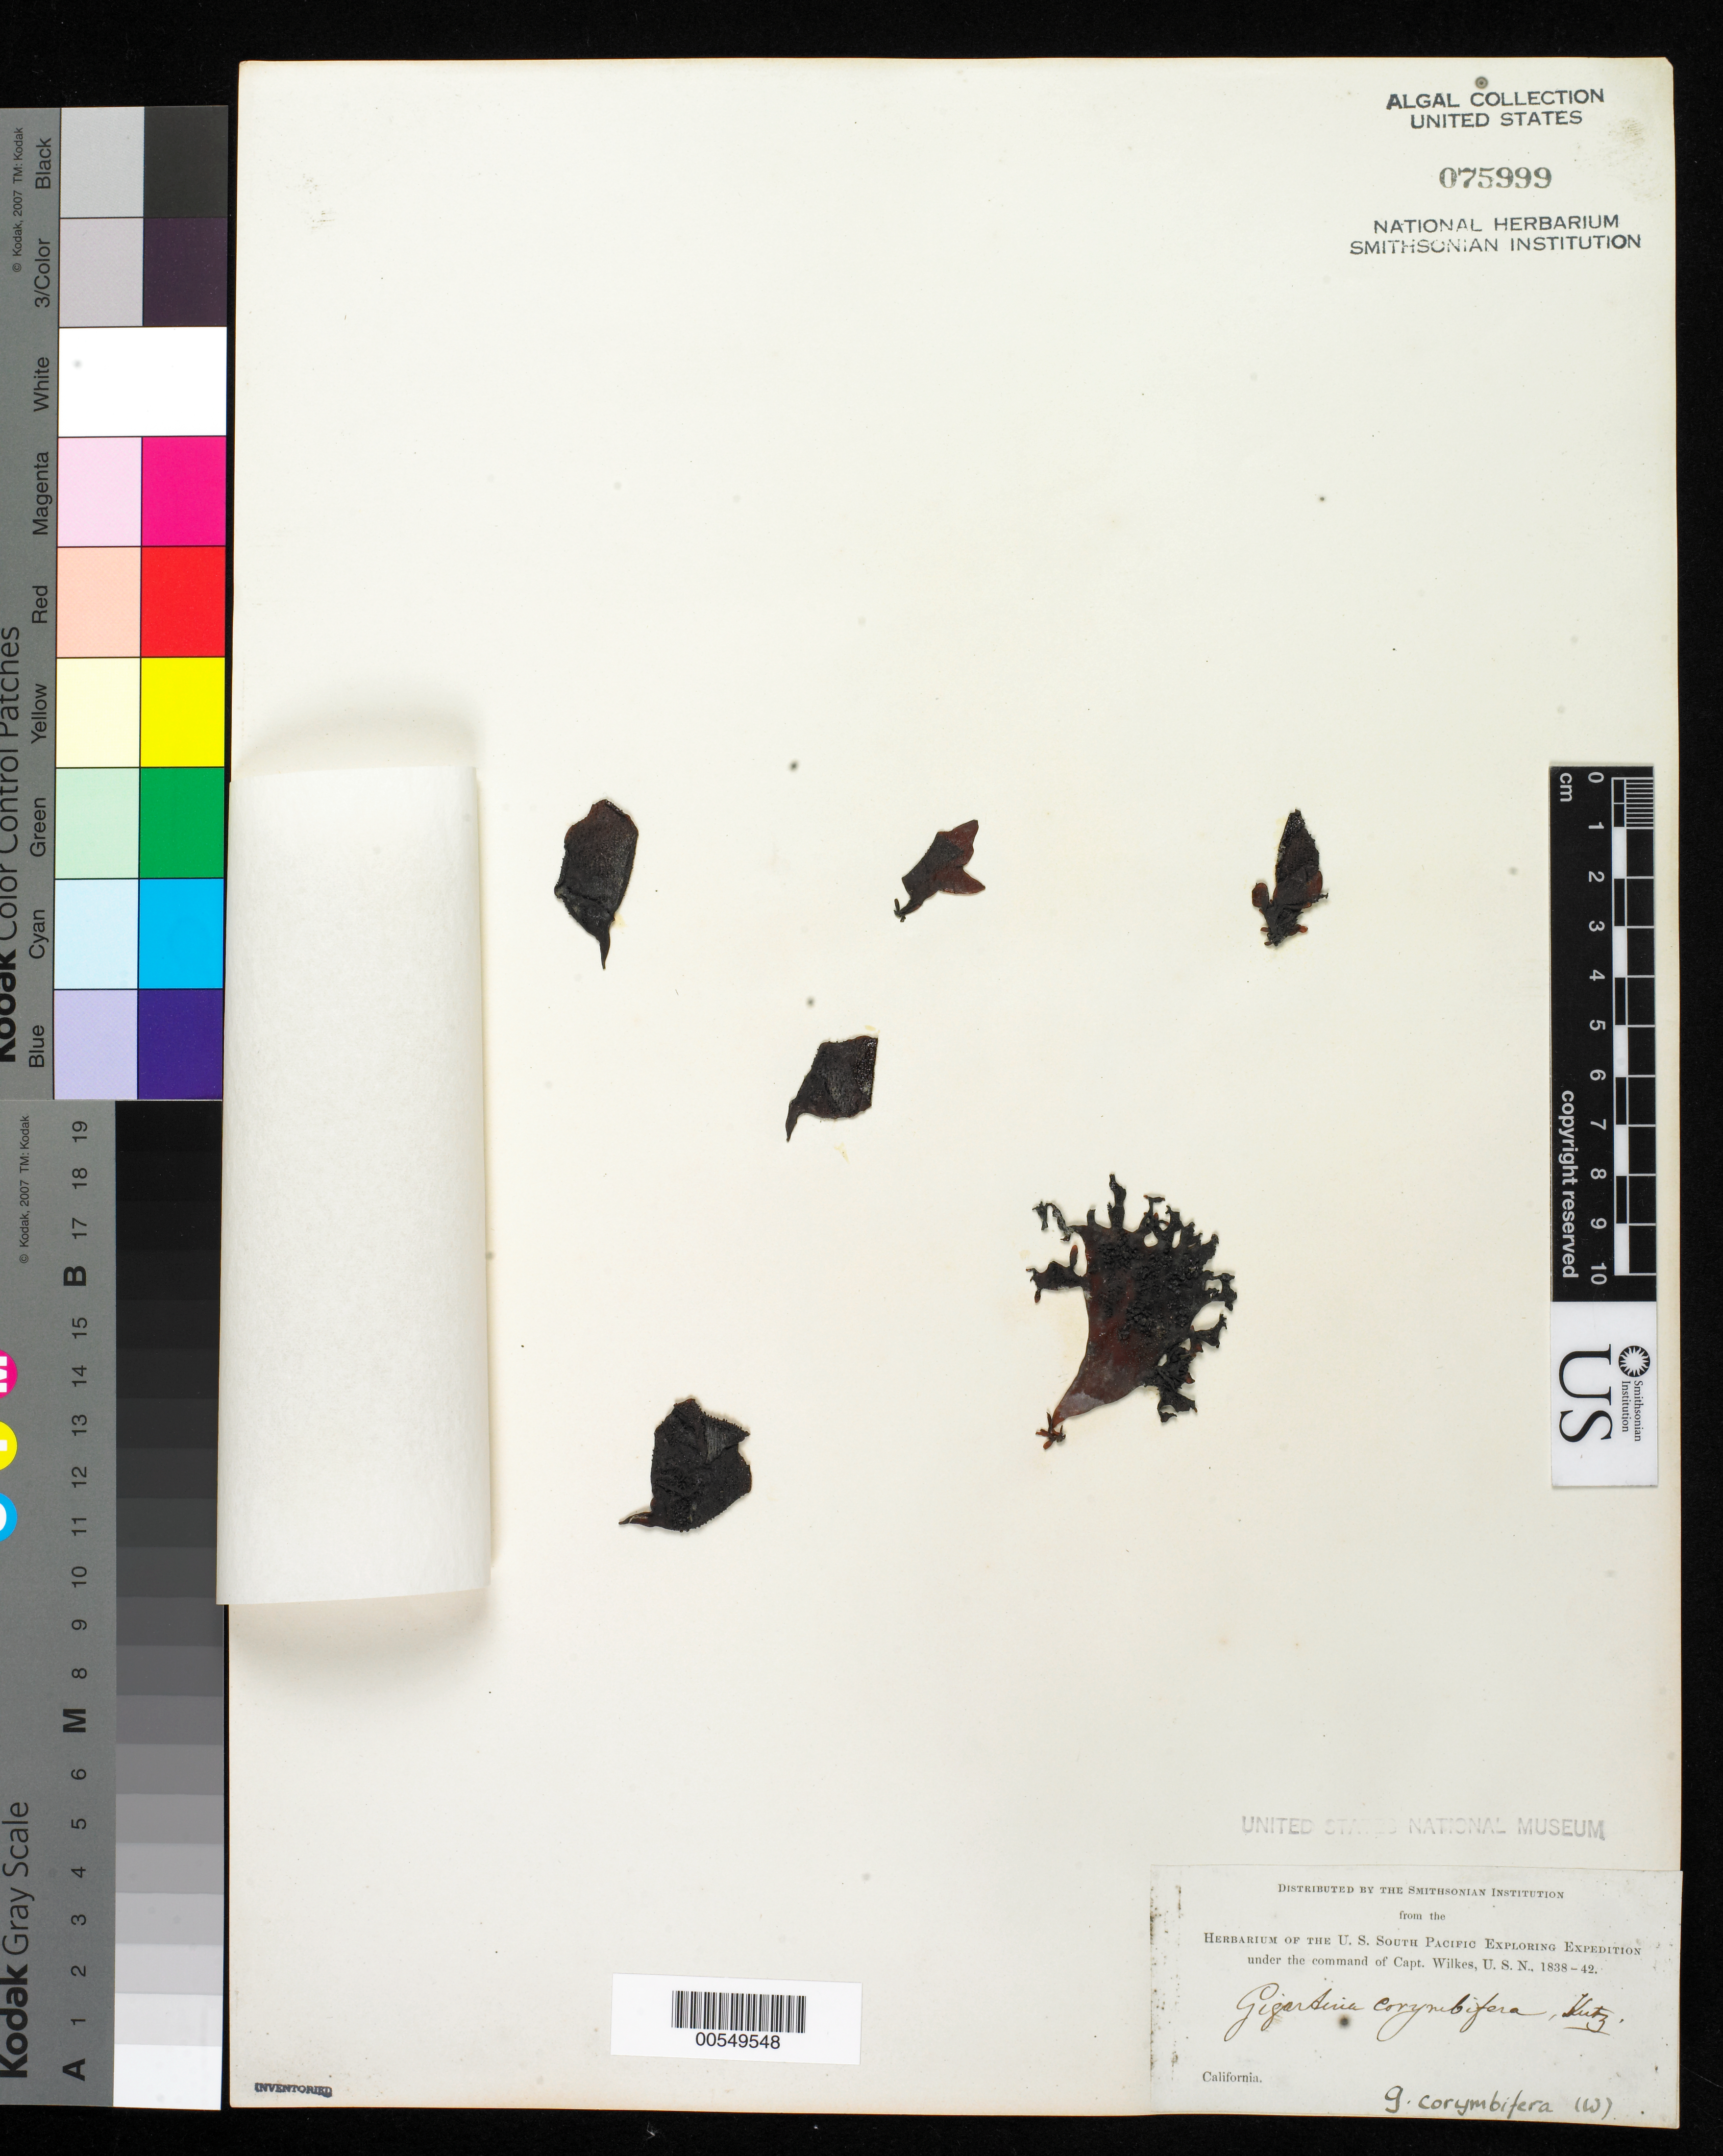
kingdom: Plantae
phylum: Rhodophyta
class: Florideophyceae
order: Gigartinales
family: Gigartinaceae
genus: Gigartina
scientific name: Gigartina corymbifera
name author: (Kütz.) J. Agardh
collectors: W. D. Brackenridge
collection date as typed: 1841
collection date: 1841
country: United States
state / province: California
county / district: San Diego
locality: False Bay, San Diego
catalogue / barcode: US 75999